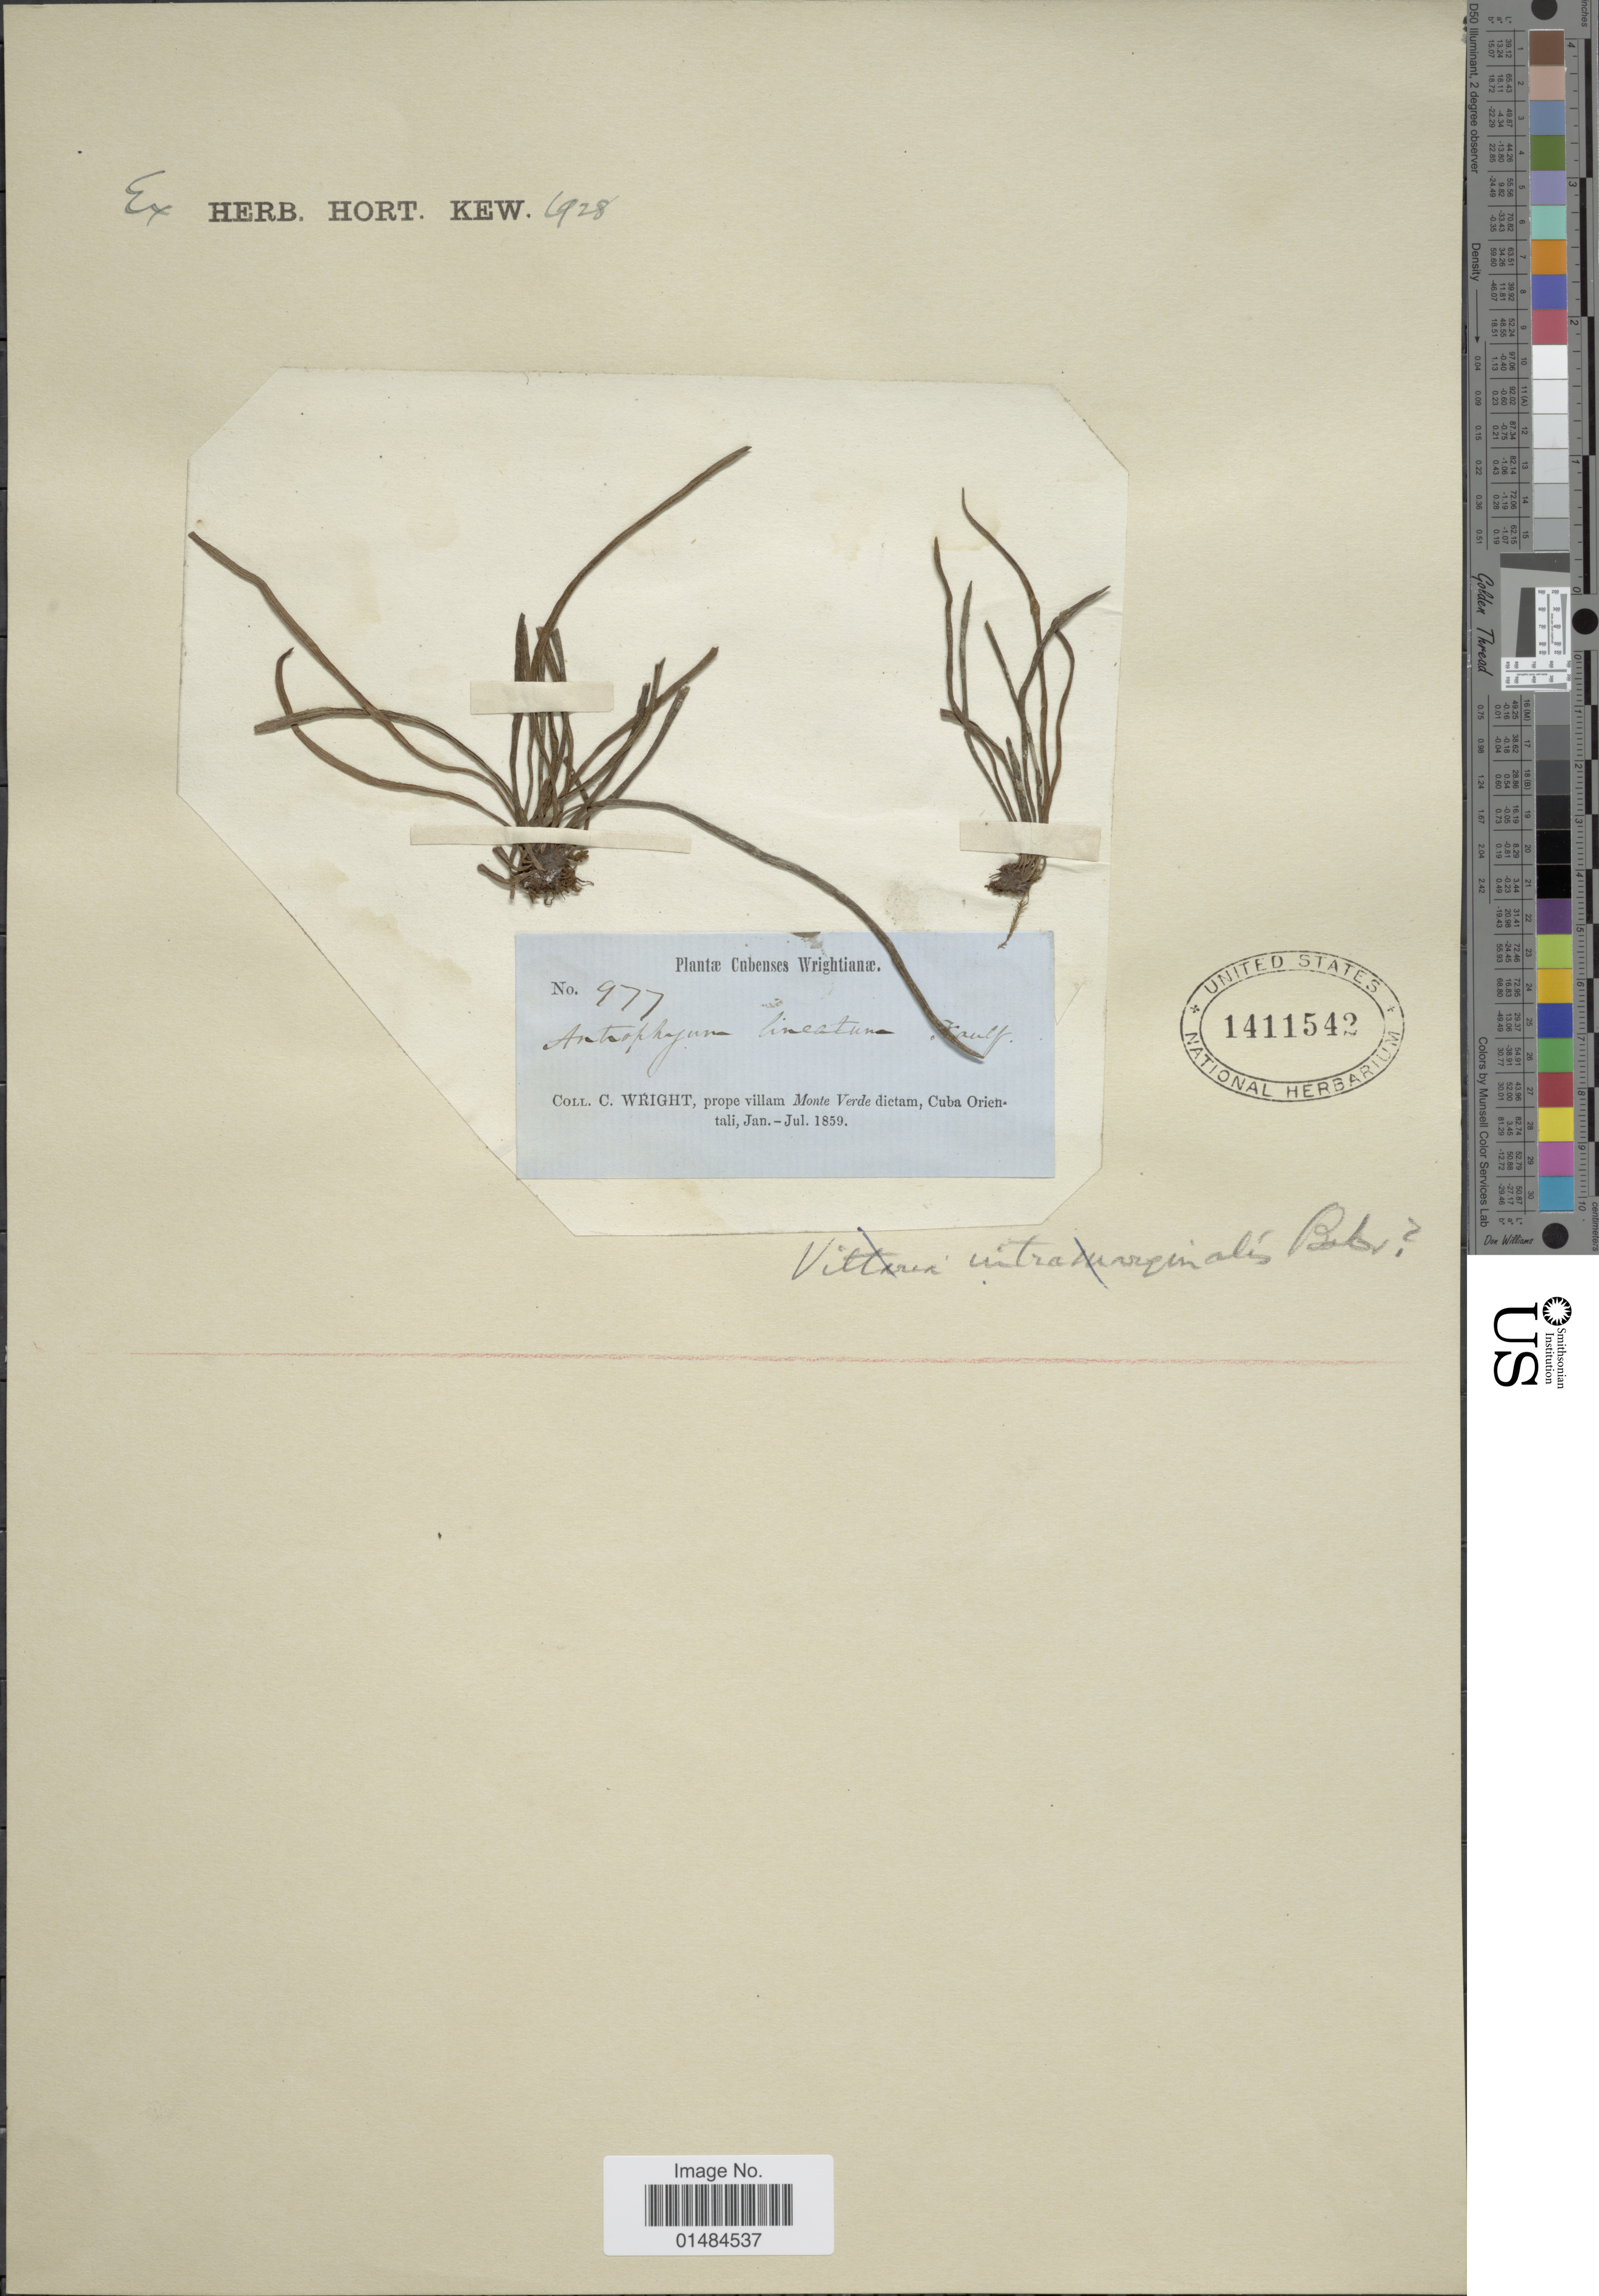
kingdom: Plantae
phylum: Tracheophyta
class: Polypodiopsida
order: Polypodiales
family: Pteridaceae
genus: Polytaenium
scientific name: Polytaenium lineatum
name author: (Sw.) J. Sm.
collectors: C. Wright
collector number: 977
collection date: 1859-01/1859-07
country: Cuba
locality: Prope villam Monte Verde dictam, Cuba Orientali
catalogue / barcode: US 1411542